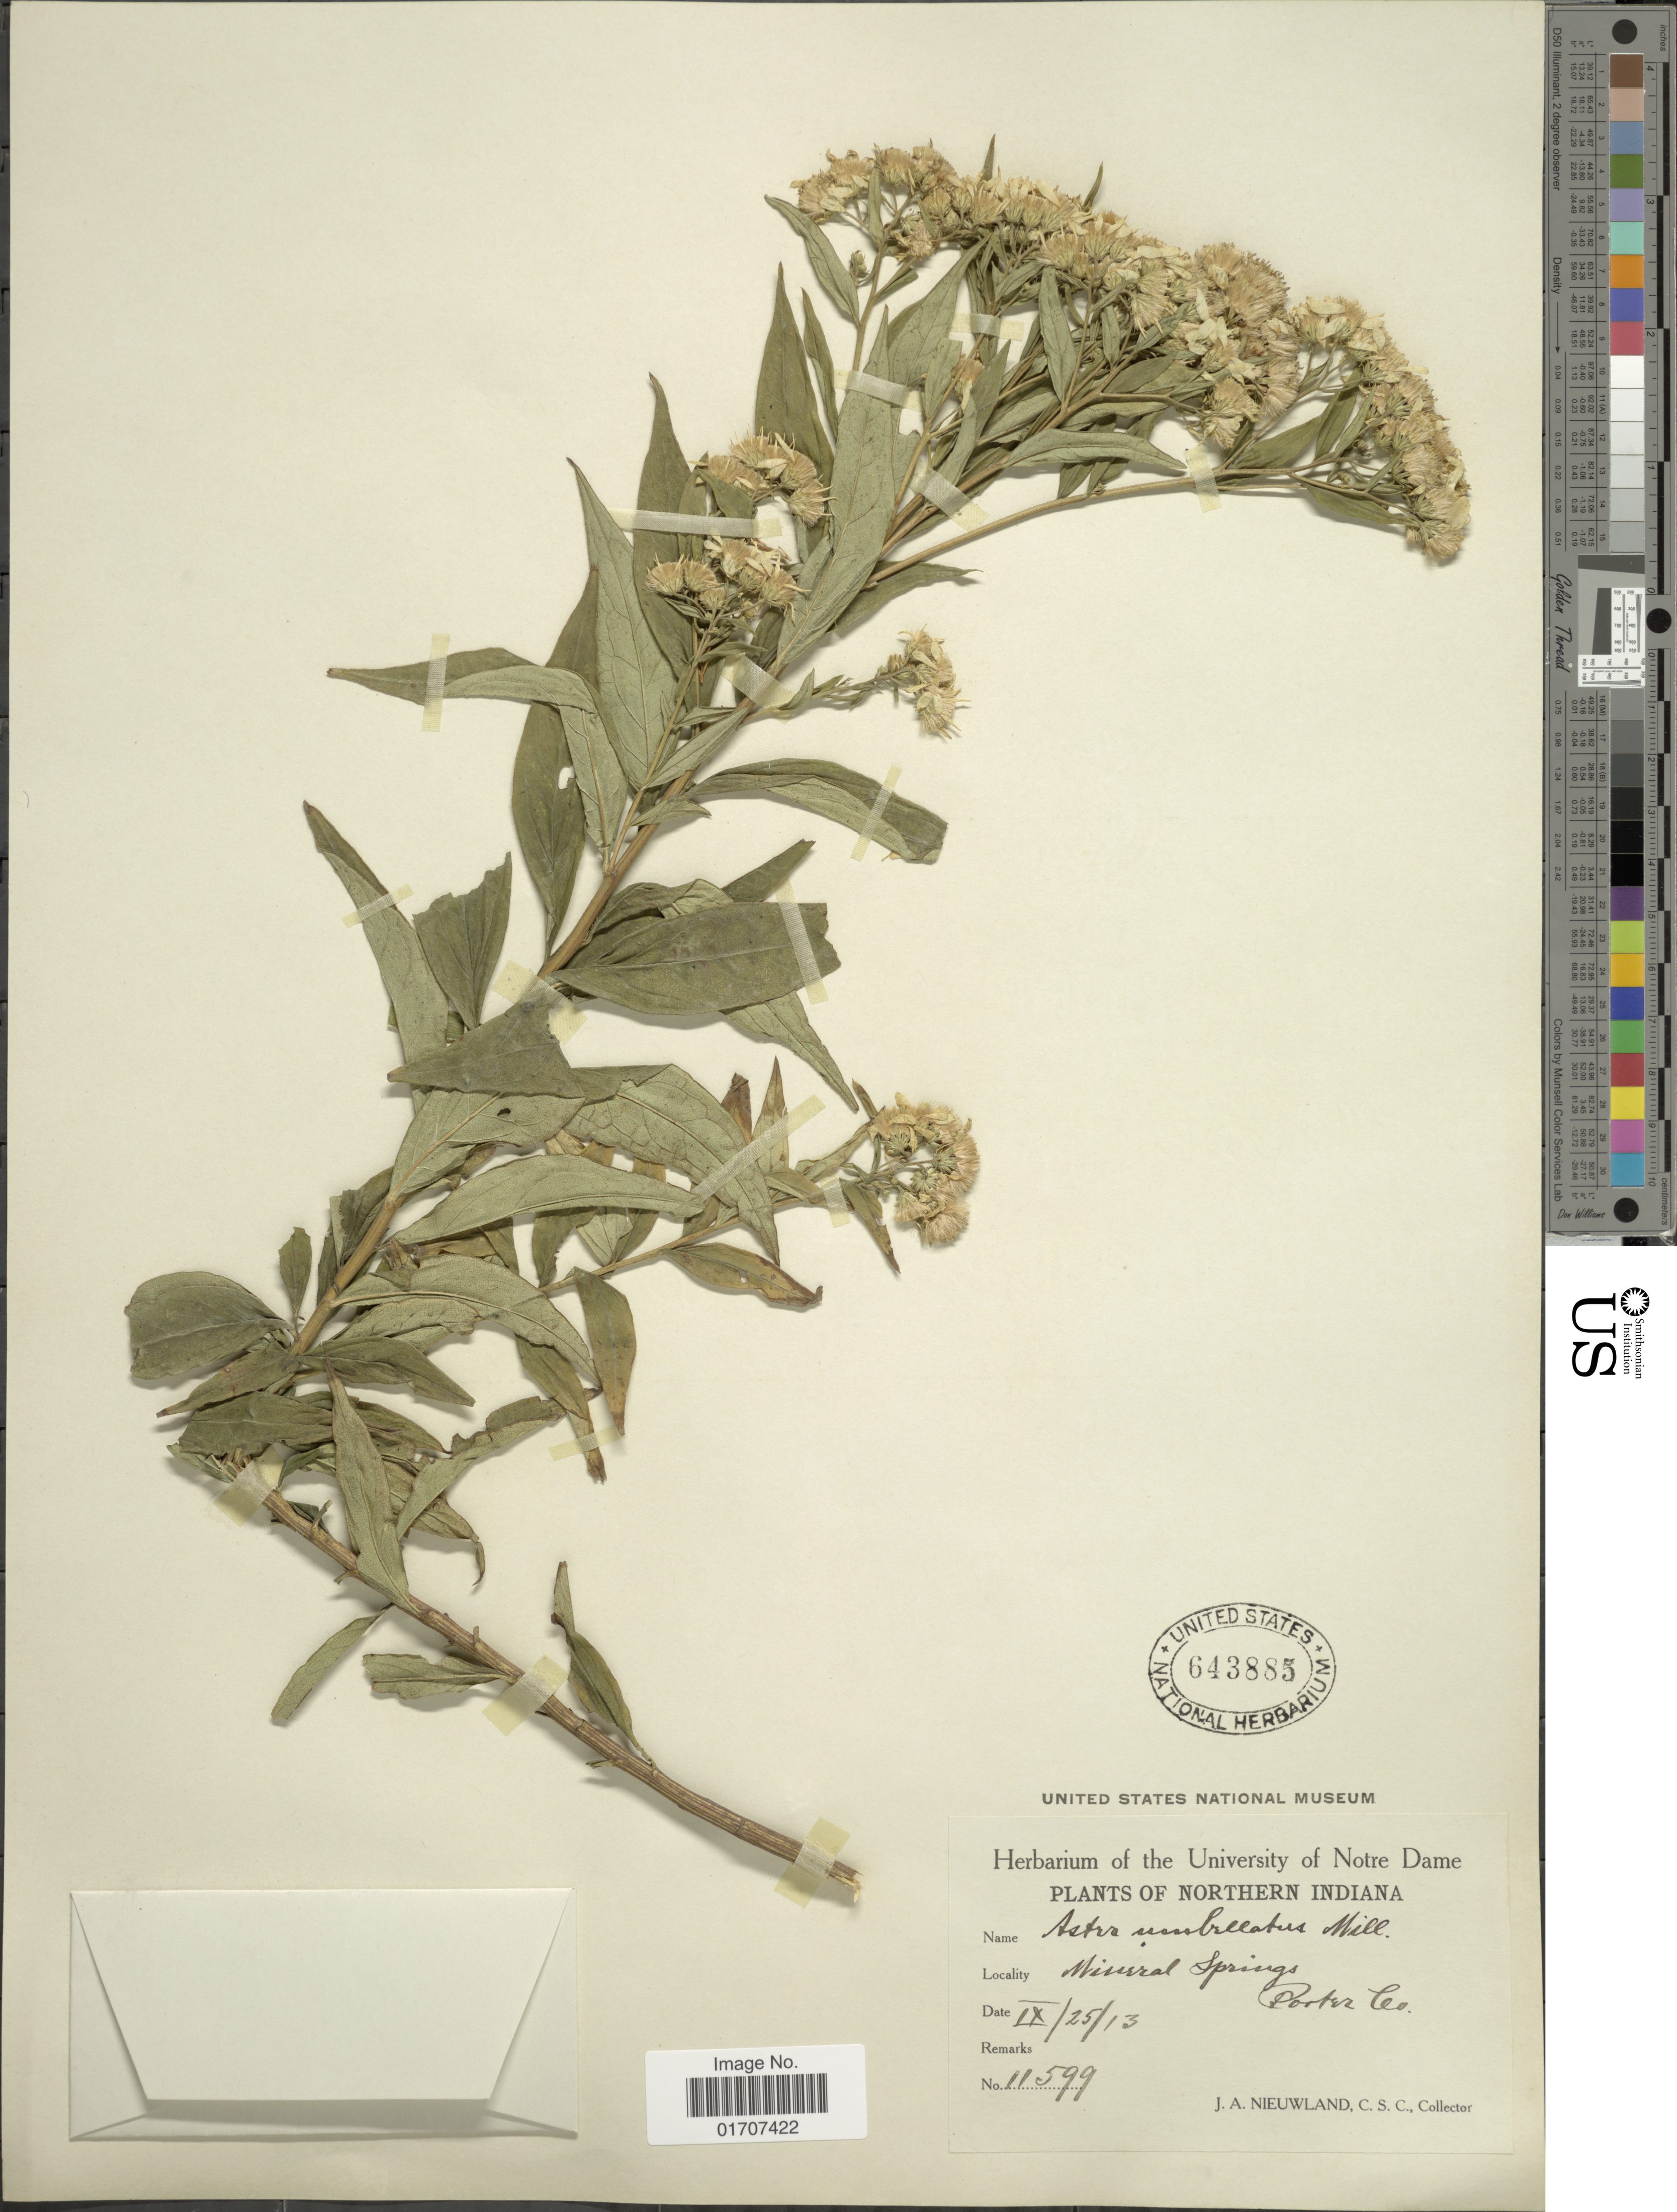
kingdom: Plantae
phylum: Tracheophyta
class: Magnoliopsida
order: Asterales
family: Asteraceae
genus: Doellingeria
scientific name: Doellingeria umbellata var. umbellata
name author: Nees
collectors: J. A. Nieuwland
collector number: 11599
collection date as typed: Transcribed d/m/y: 25/11/13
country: United States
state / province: Indiana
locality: Northern Indiana, Mineral Springs, Porter Co.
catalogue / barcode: US 643885